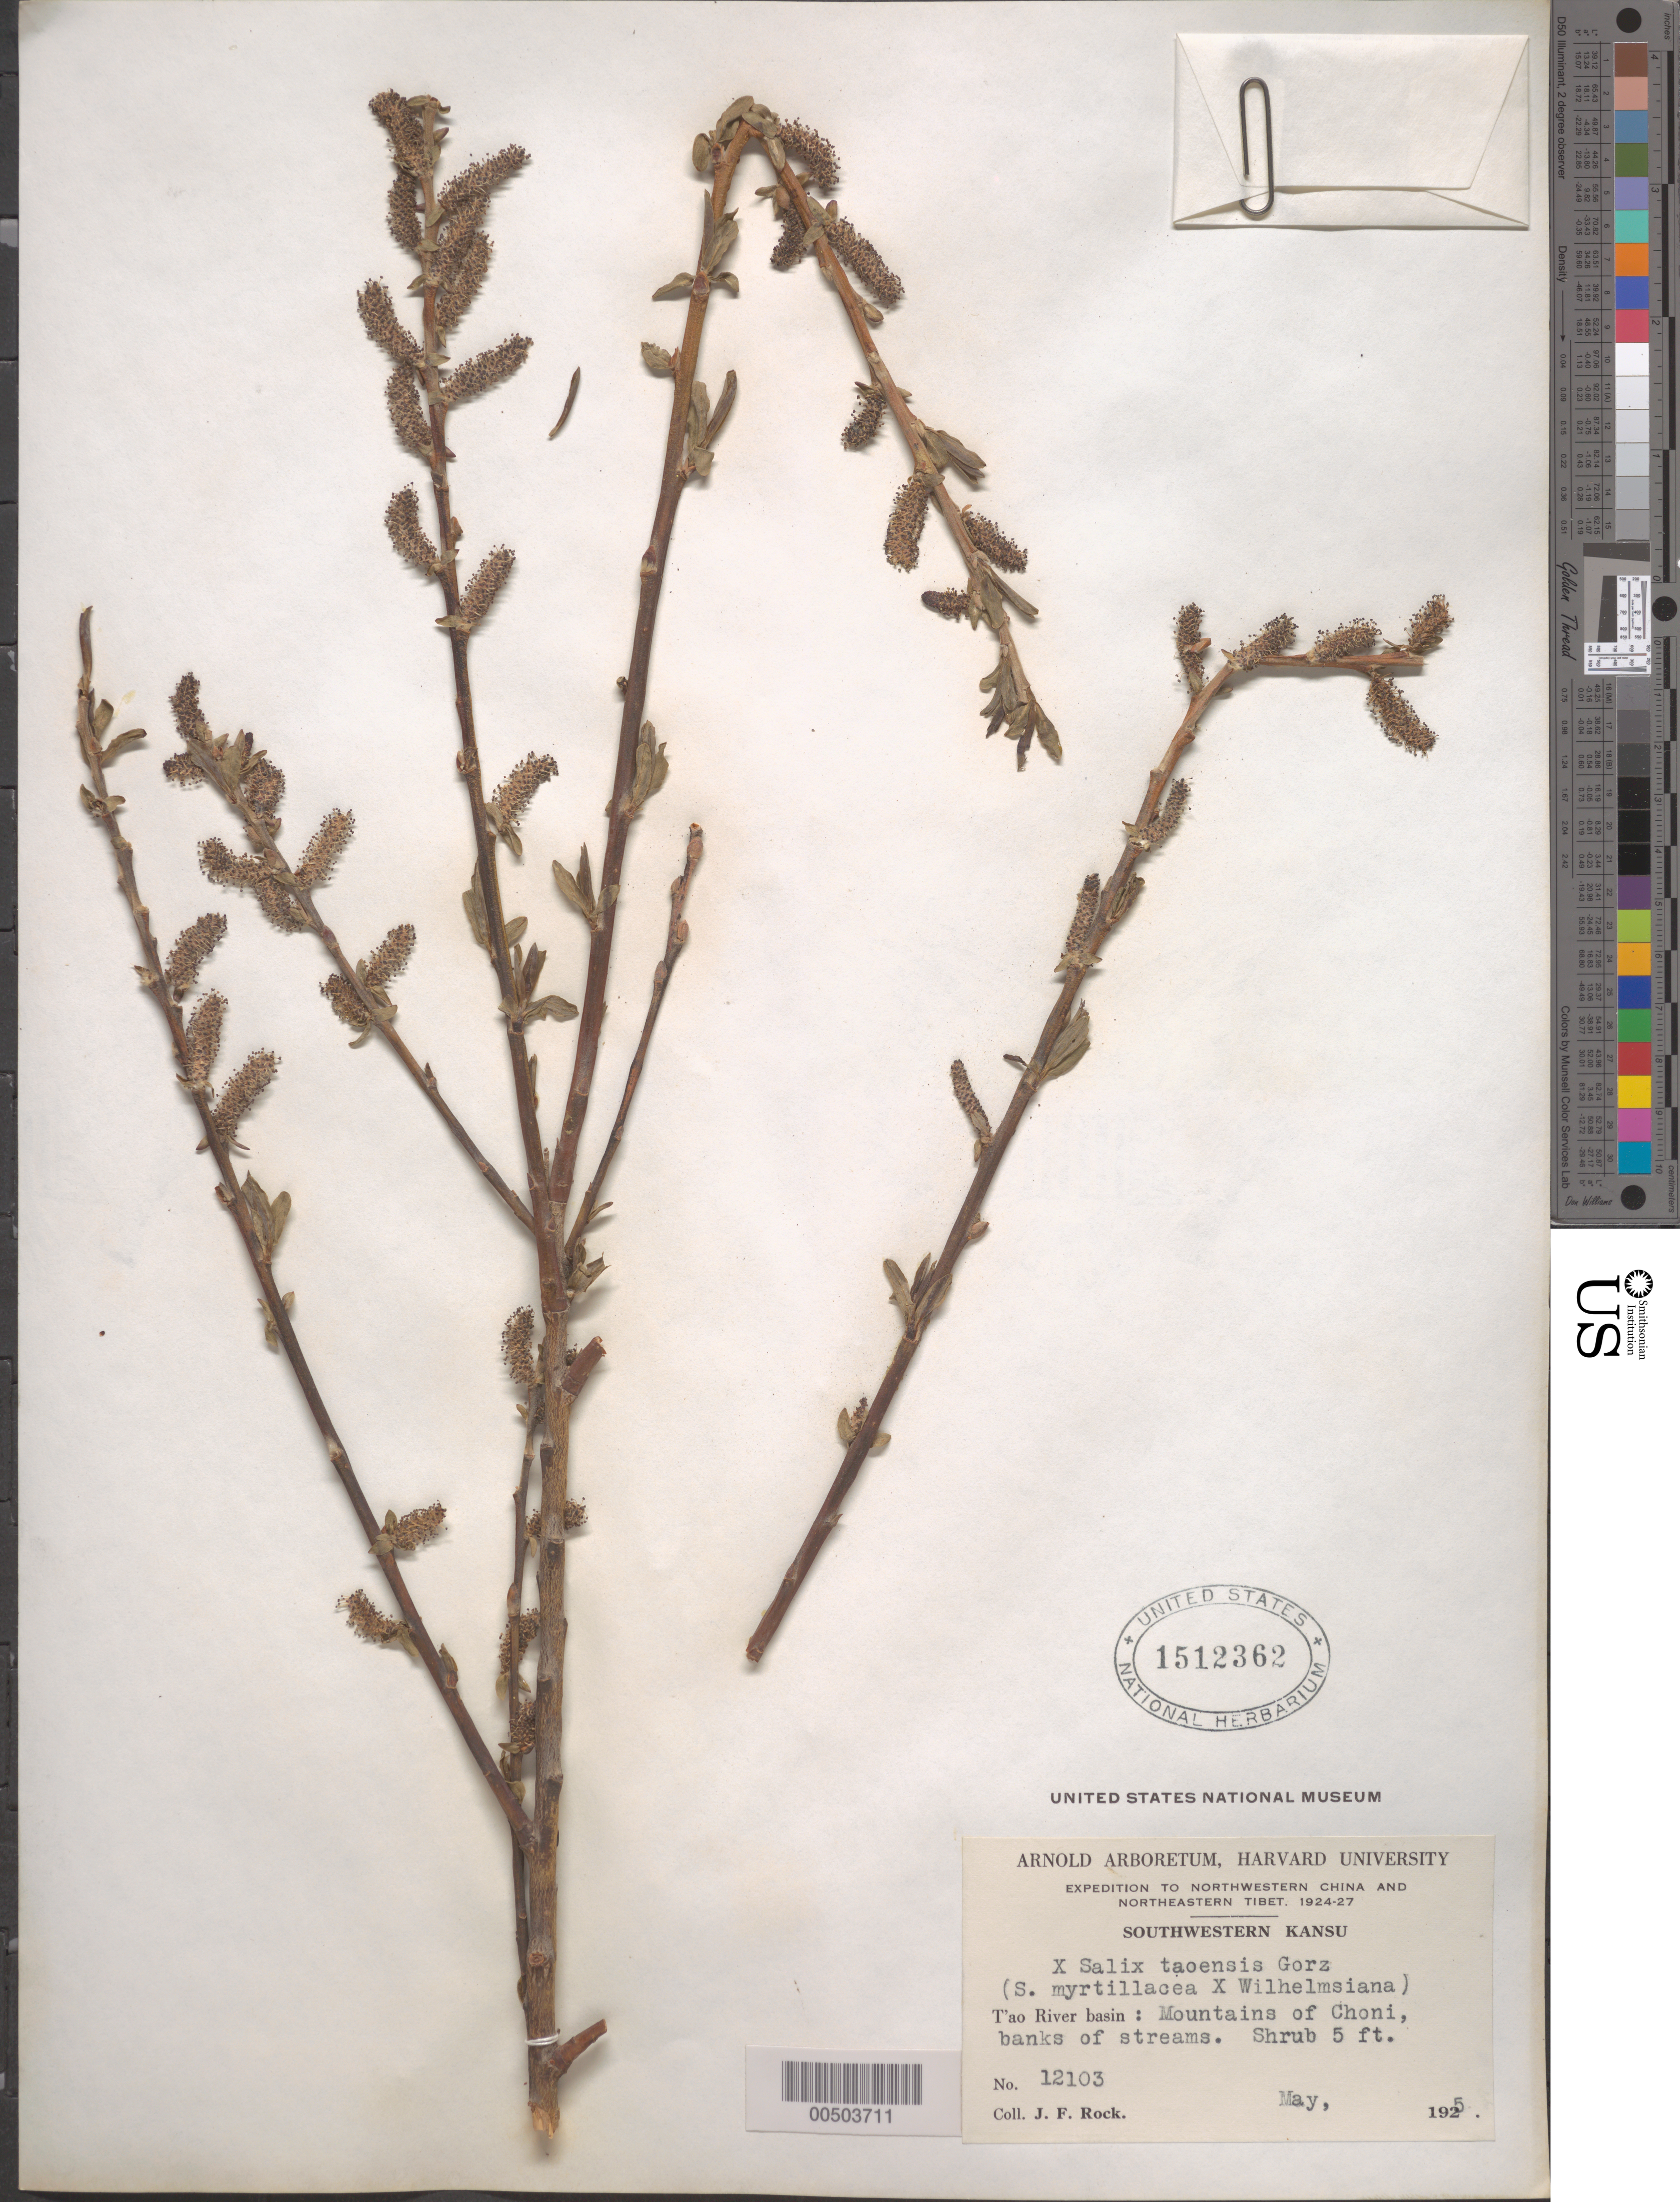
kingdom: Plantae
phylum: Tracheophyta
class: Magnoliopsida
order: Malpighiales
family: Salicaceae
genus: Salix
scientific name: Salix taoensis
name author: Goerz in Rehder & Kobuski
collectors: J. F. Rock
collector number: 12103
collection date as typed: May 1925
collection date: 1925-05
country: China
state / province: Gansu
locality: Tao River basin: Mountains of Choni, banks of steams.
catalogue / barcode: US 1512362